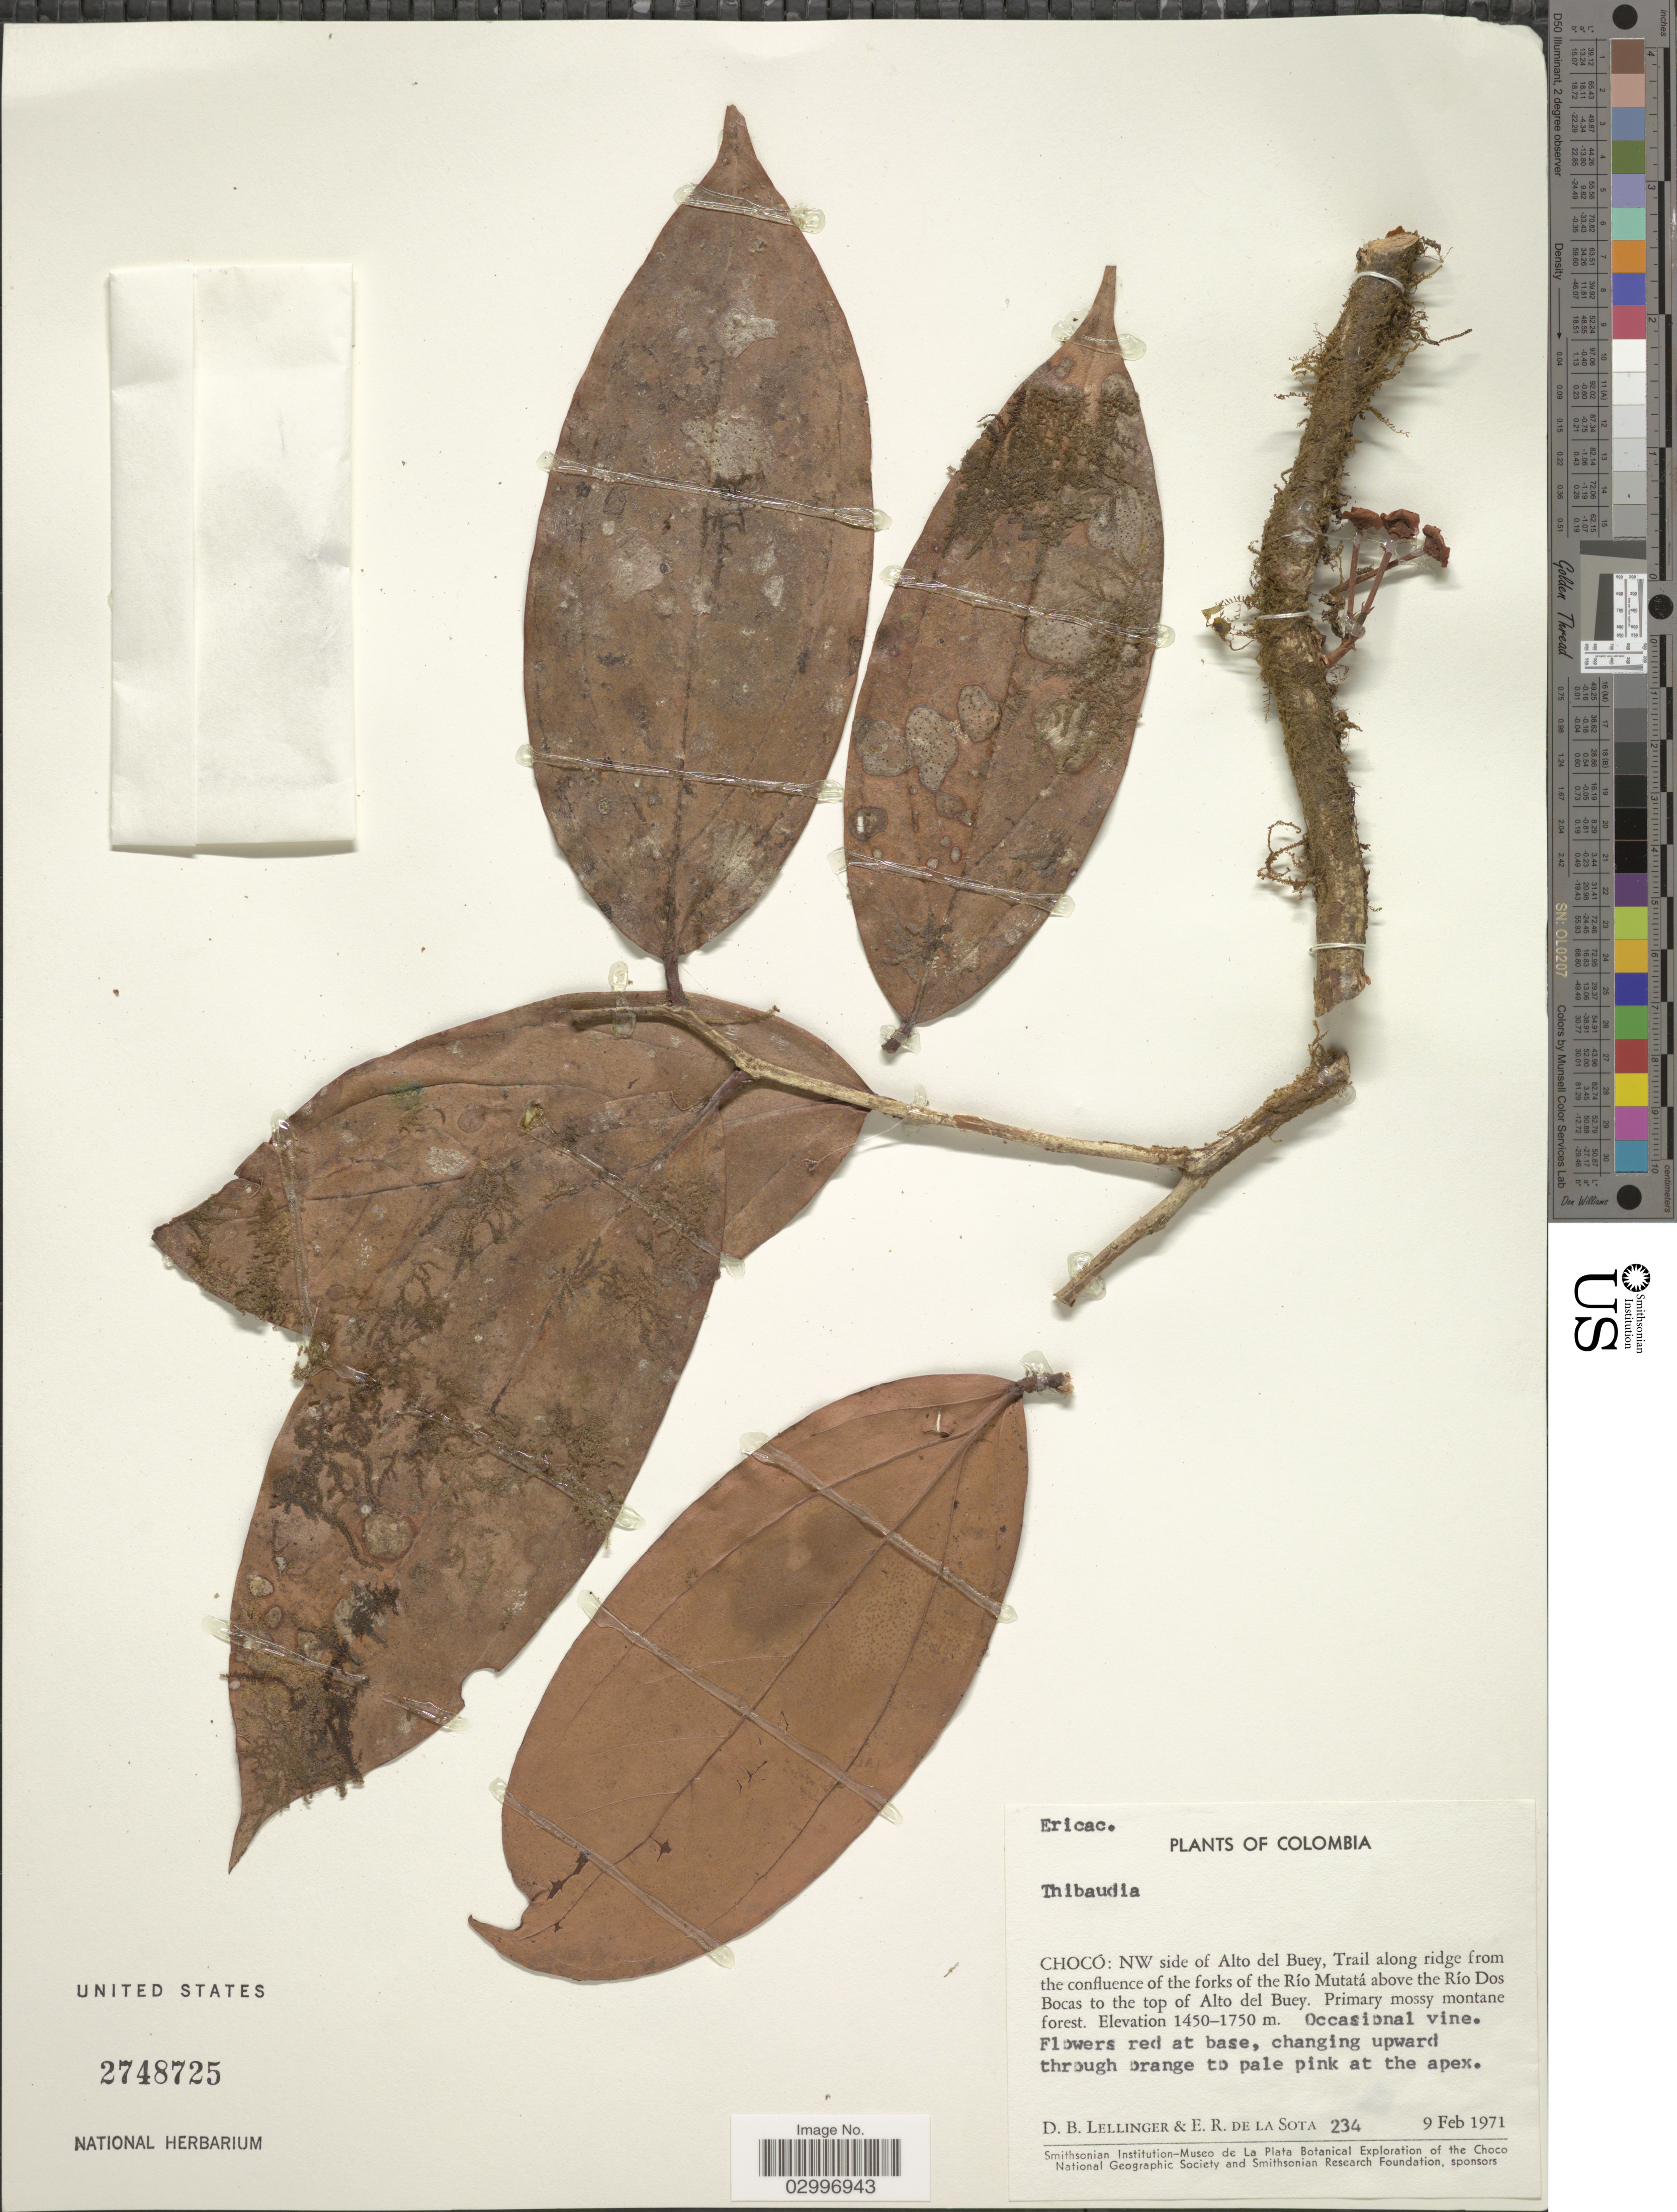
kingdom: Plantae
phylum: Tracheophyta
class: Magnoliopsida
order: Ericales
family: Ericaceae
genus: Thibaudia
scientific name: Thibaudia sp.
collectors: D. B. Lellinger & E. R. de la Sota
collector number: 234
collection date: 1971-02-09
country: Colombia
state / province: Chocó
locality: NW side of Alto del Buey, Trail along ridge from the confluence of the forks of the Río Mutatá above the Río Dos Bocas to the top of Alto del Buey.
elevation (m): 1450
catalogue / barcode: US 2748725